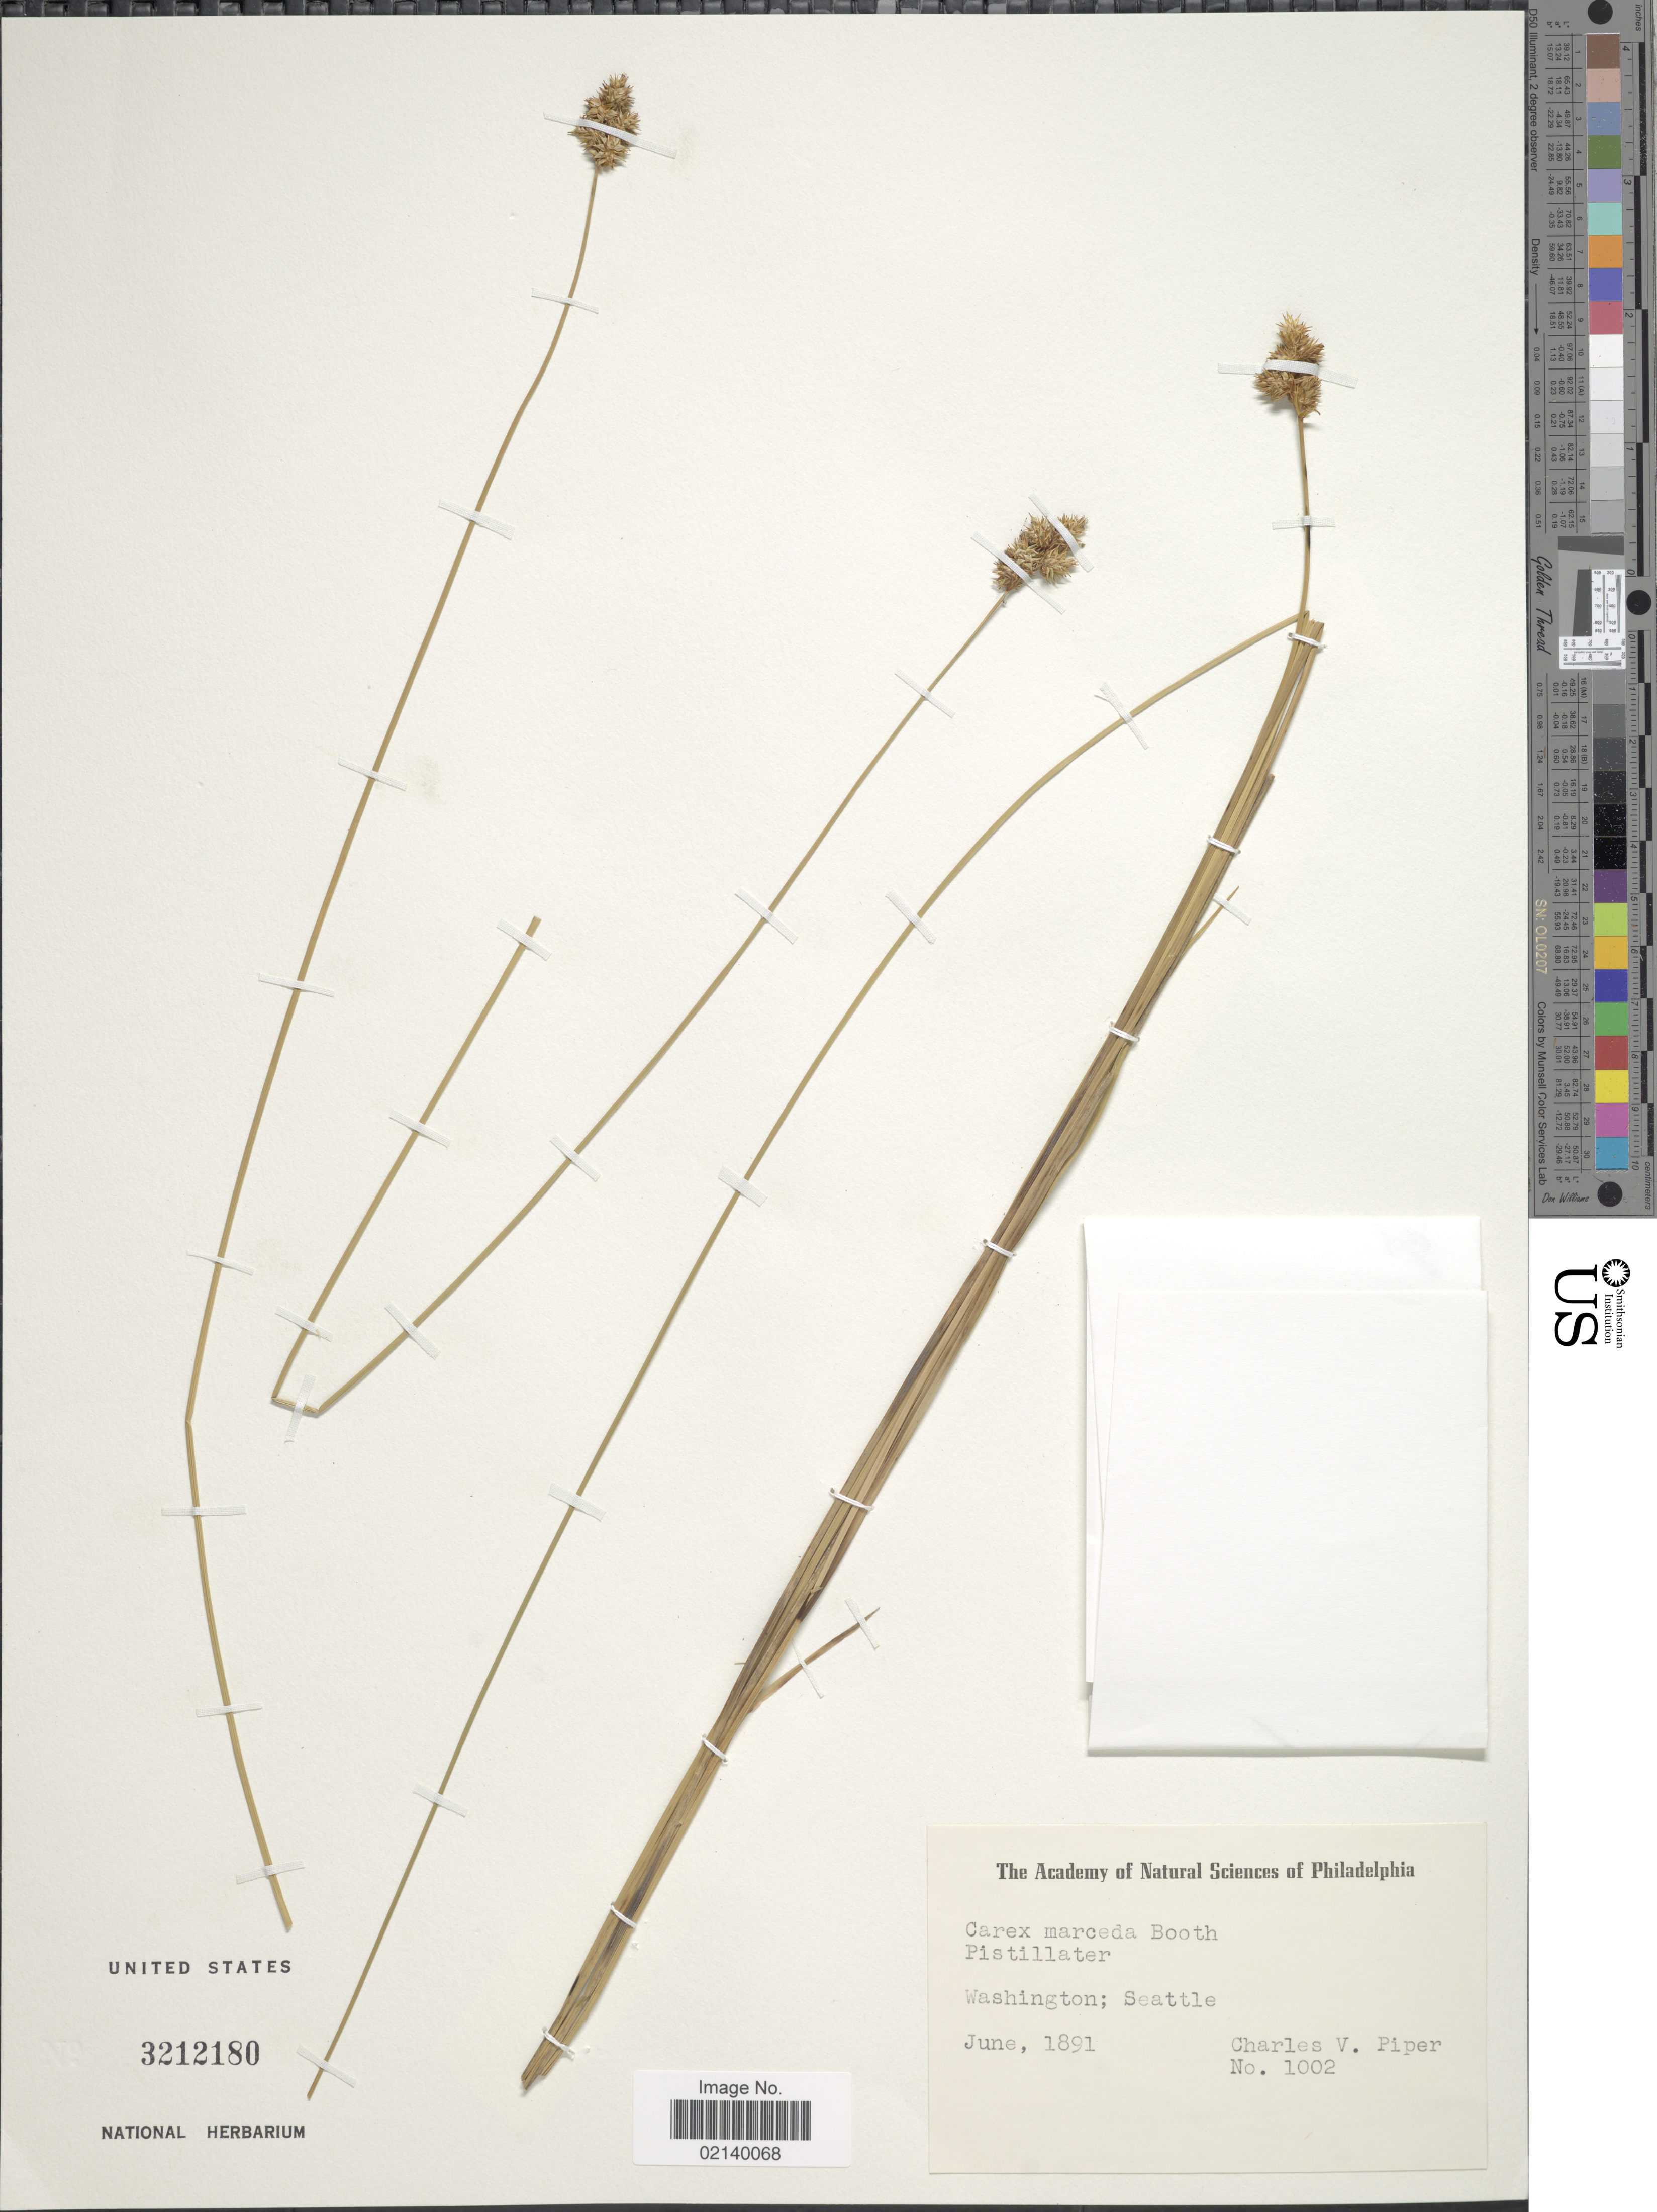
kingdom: Plantae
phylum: Tracheophyta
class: Liliopsida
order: Poales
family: Cyperaceae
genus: Carex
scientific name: Carex sp.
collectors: C. V. Piper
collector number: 1002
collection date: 1891-06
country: United States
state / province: Washington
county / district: King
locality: Seattle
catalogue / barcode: US 3212180